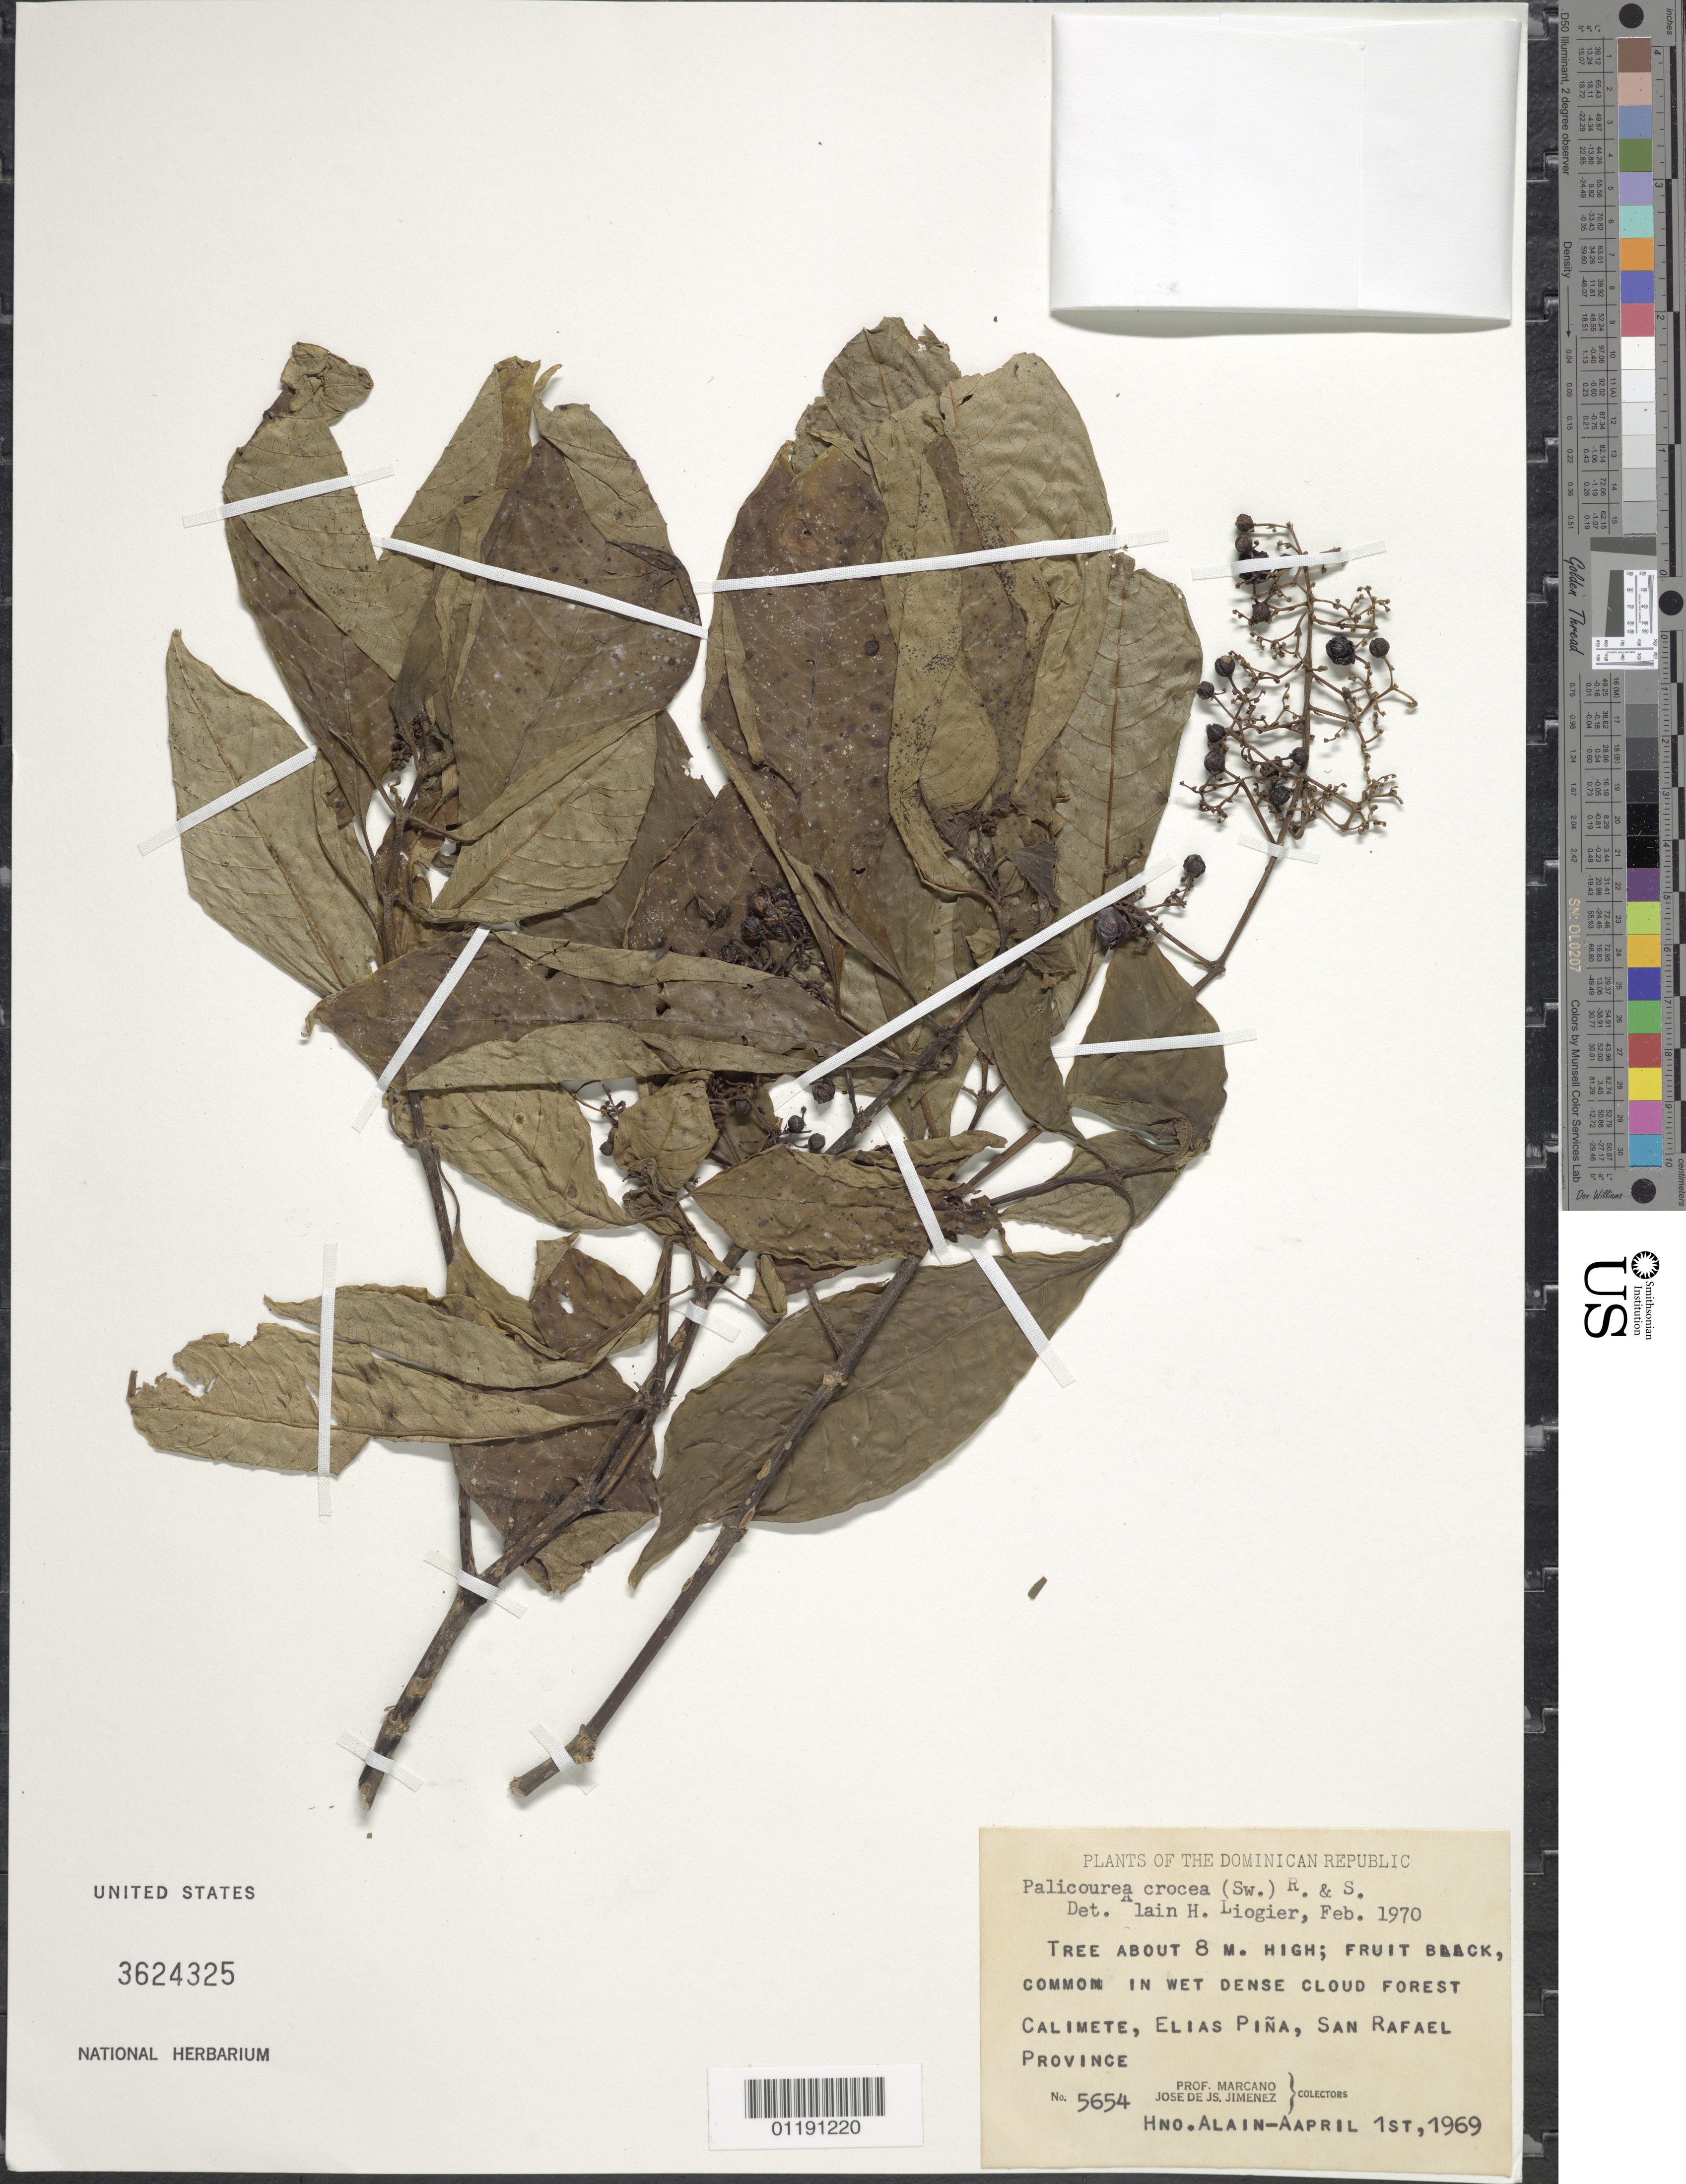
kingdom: Plantae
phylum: Tracheophyta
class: Magnoliopsida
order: Gentianales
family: Rubiaceae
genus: Palicourea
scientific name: Palicourea crocea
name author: (Sw.) Schult.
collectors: A. H. Liogier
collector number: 5654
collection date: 1969-04-01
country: Dominican Republic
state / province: Elías Piña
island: Hispaniola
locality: Calimete, Elias Piña.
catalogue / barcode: US 3624325